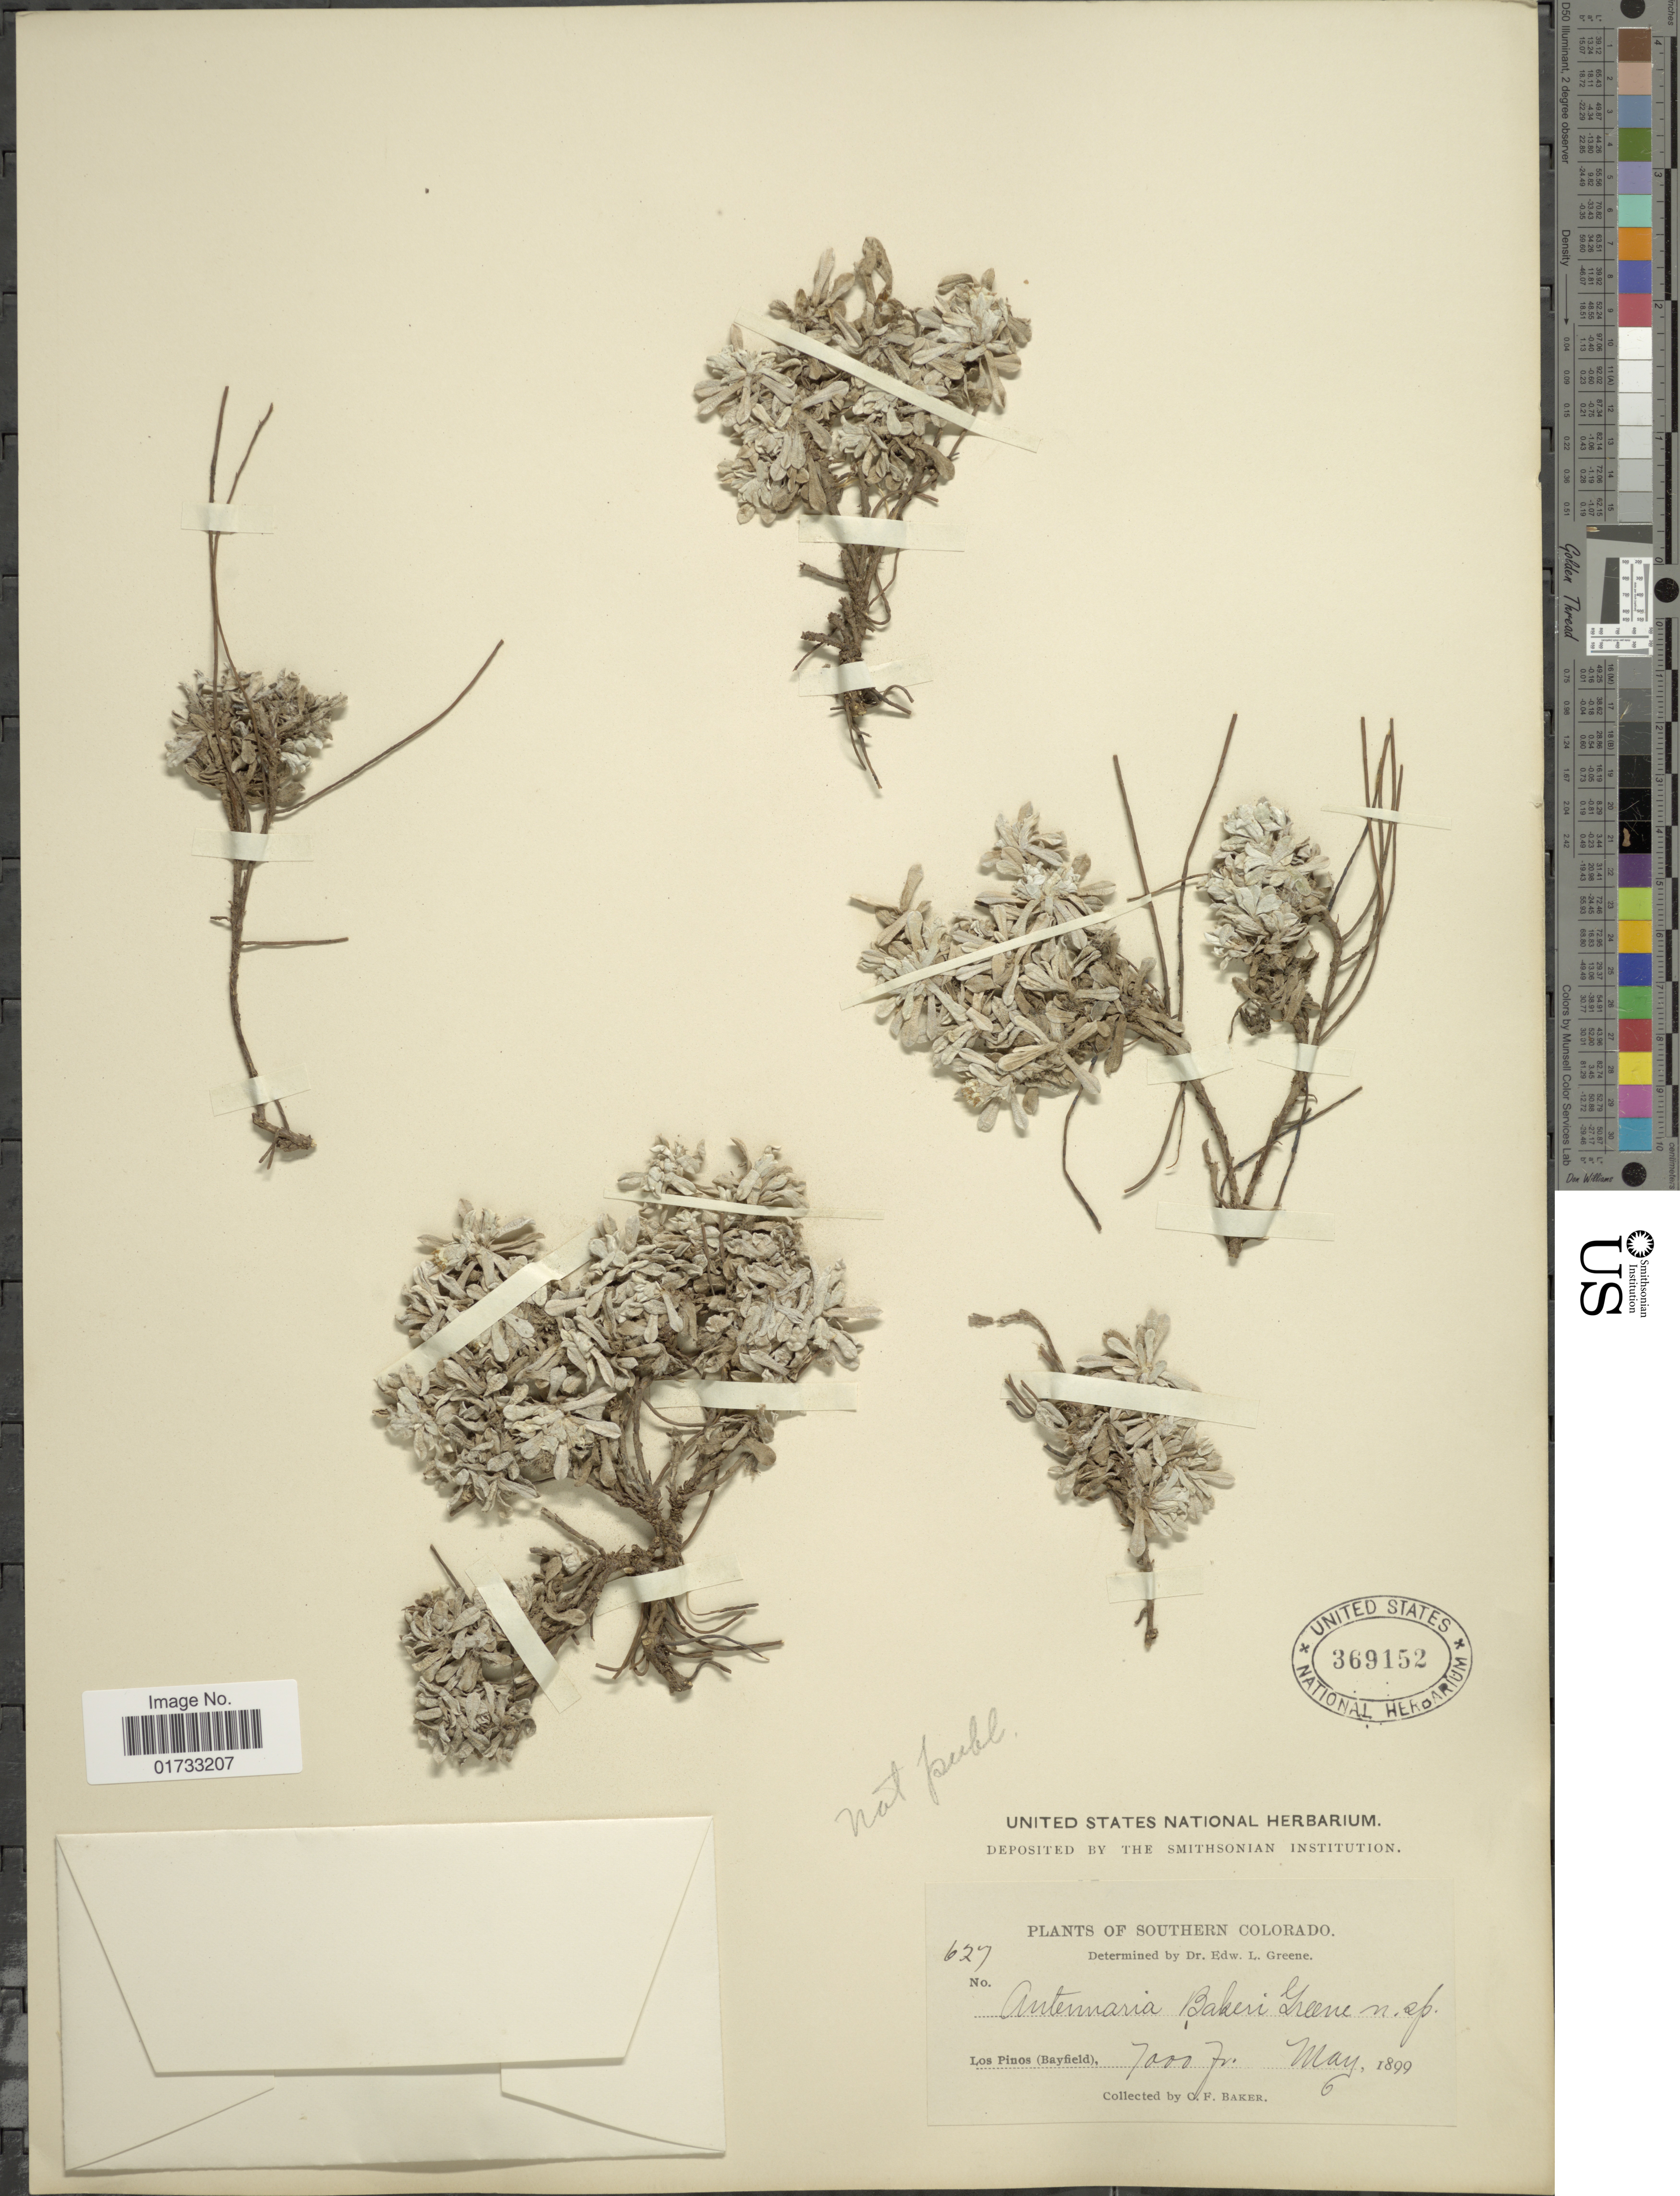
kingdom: Plantae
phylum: Tracheophyta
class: Magnoliopsida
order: Asterales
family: Asteraceae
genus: Antennaria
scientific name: Antennaria rosulata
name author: Rydb.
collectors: C. F. Baker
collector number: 627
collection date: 1899-05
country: United States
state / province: Colorado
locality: Southern Colorado, Los Pinos (Bayfield)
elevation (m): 2134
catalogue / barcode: US 369152